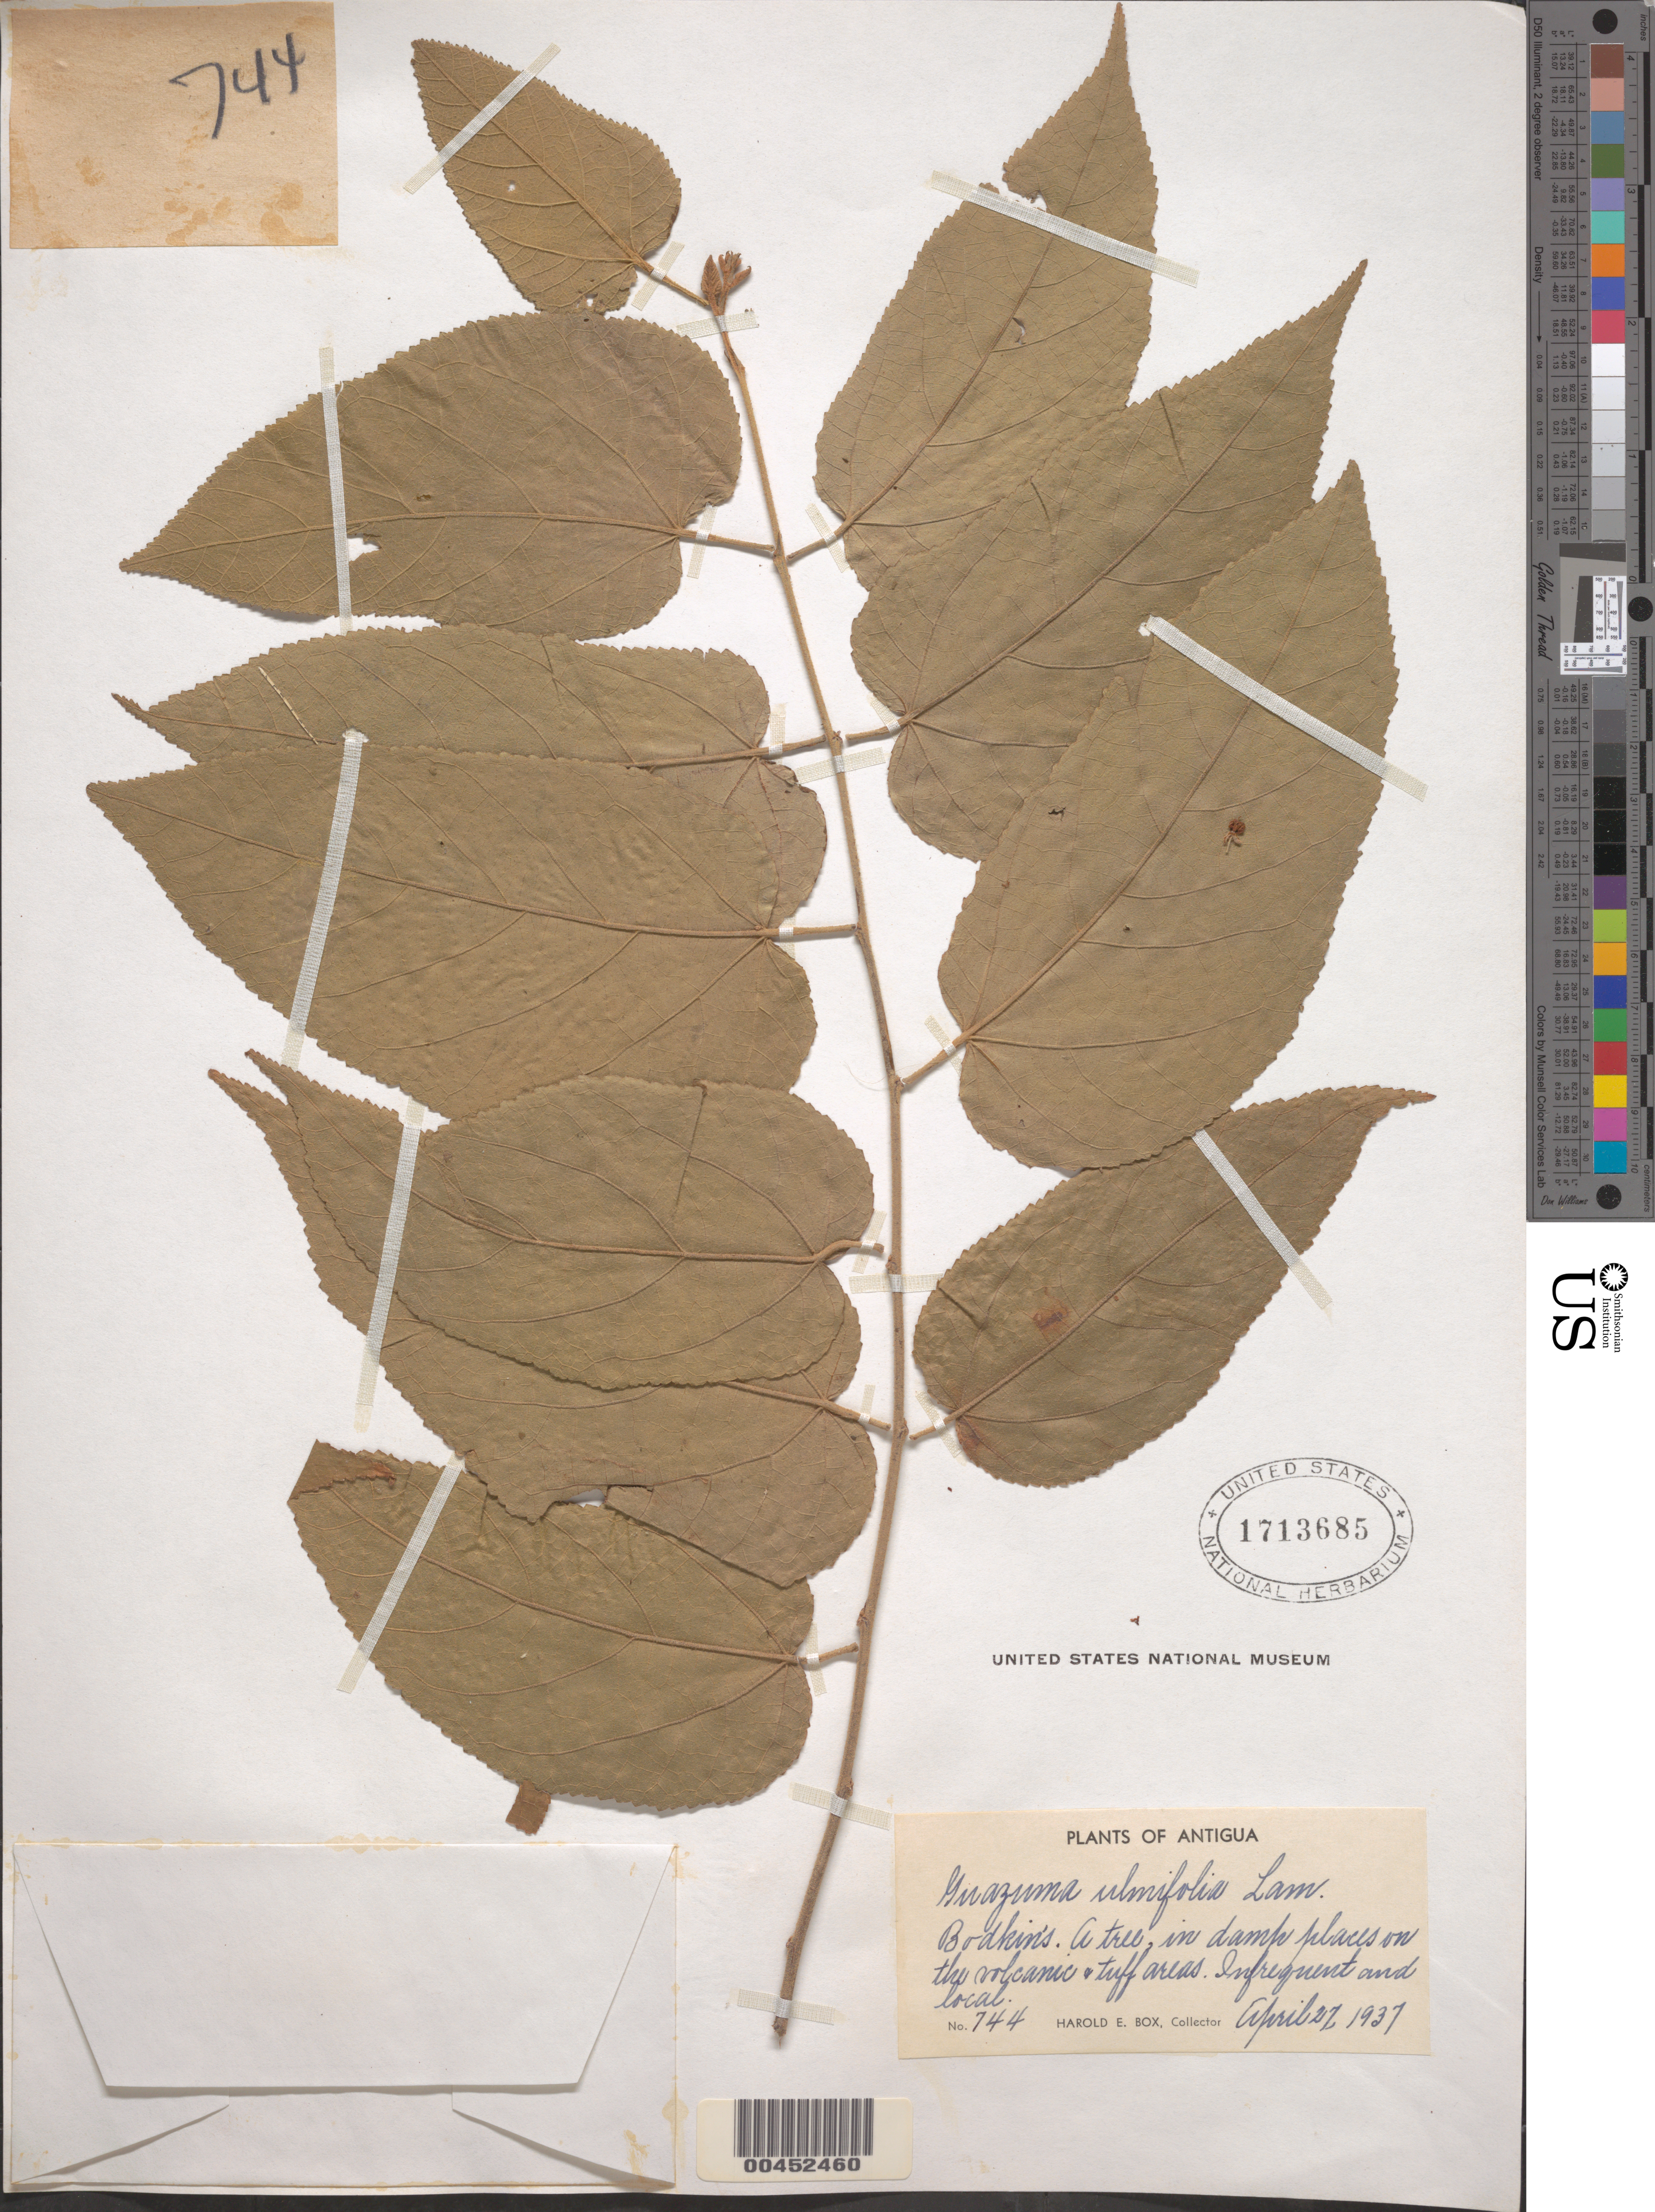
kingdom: Plantae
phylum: Tracheophyta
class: Magnoliopsida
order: Malvales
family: Malvaceae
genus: Guazuma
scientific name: Guazuma ulmifolia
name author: Lam.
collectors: H. E. Box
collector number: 744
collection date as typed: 27 Apr 1937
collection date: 1937-04-27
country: Antigua and Barbuda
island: Antigua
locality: Bodkin's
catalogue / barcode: US 1713685